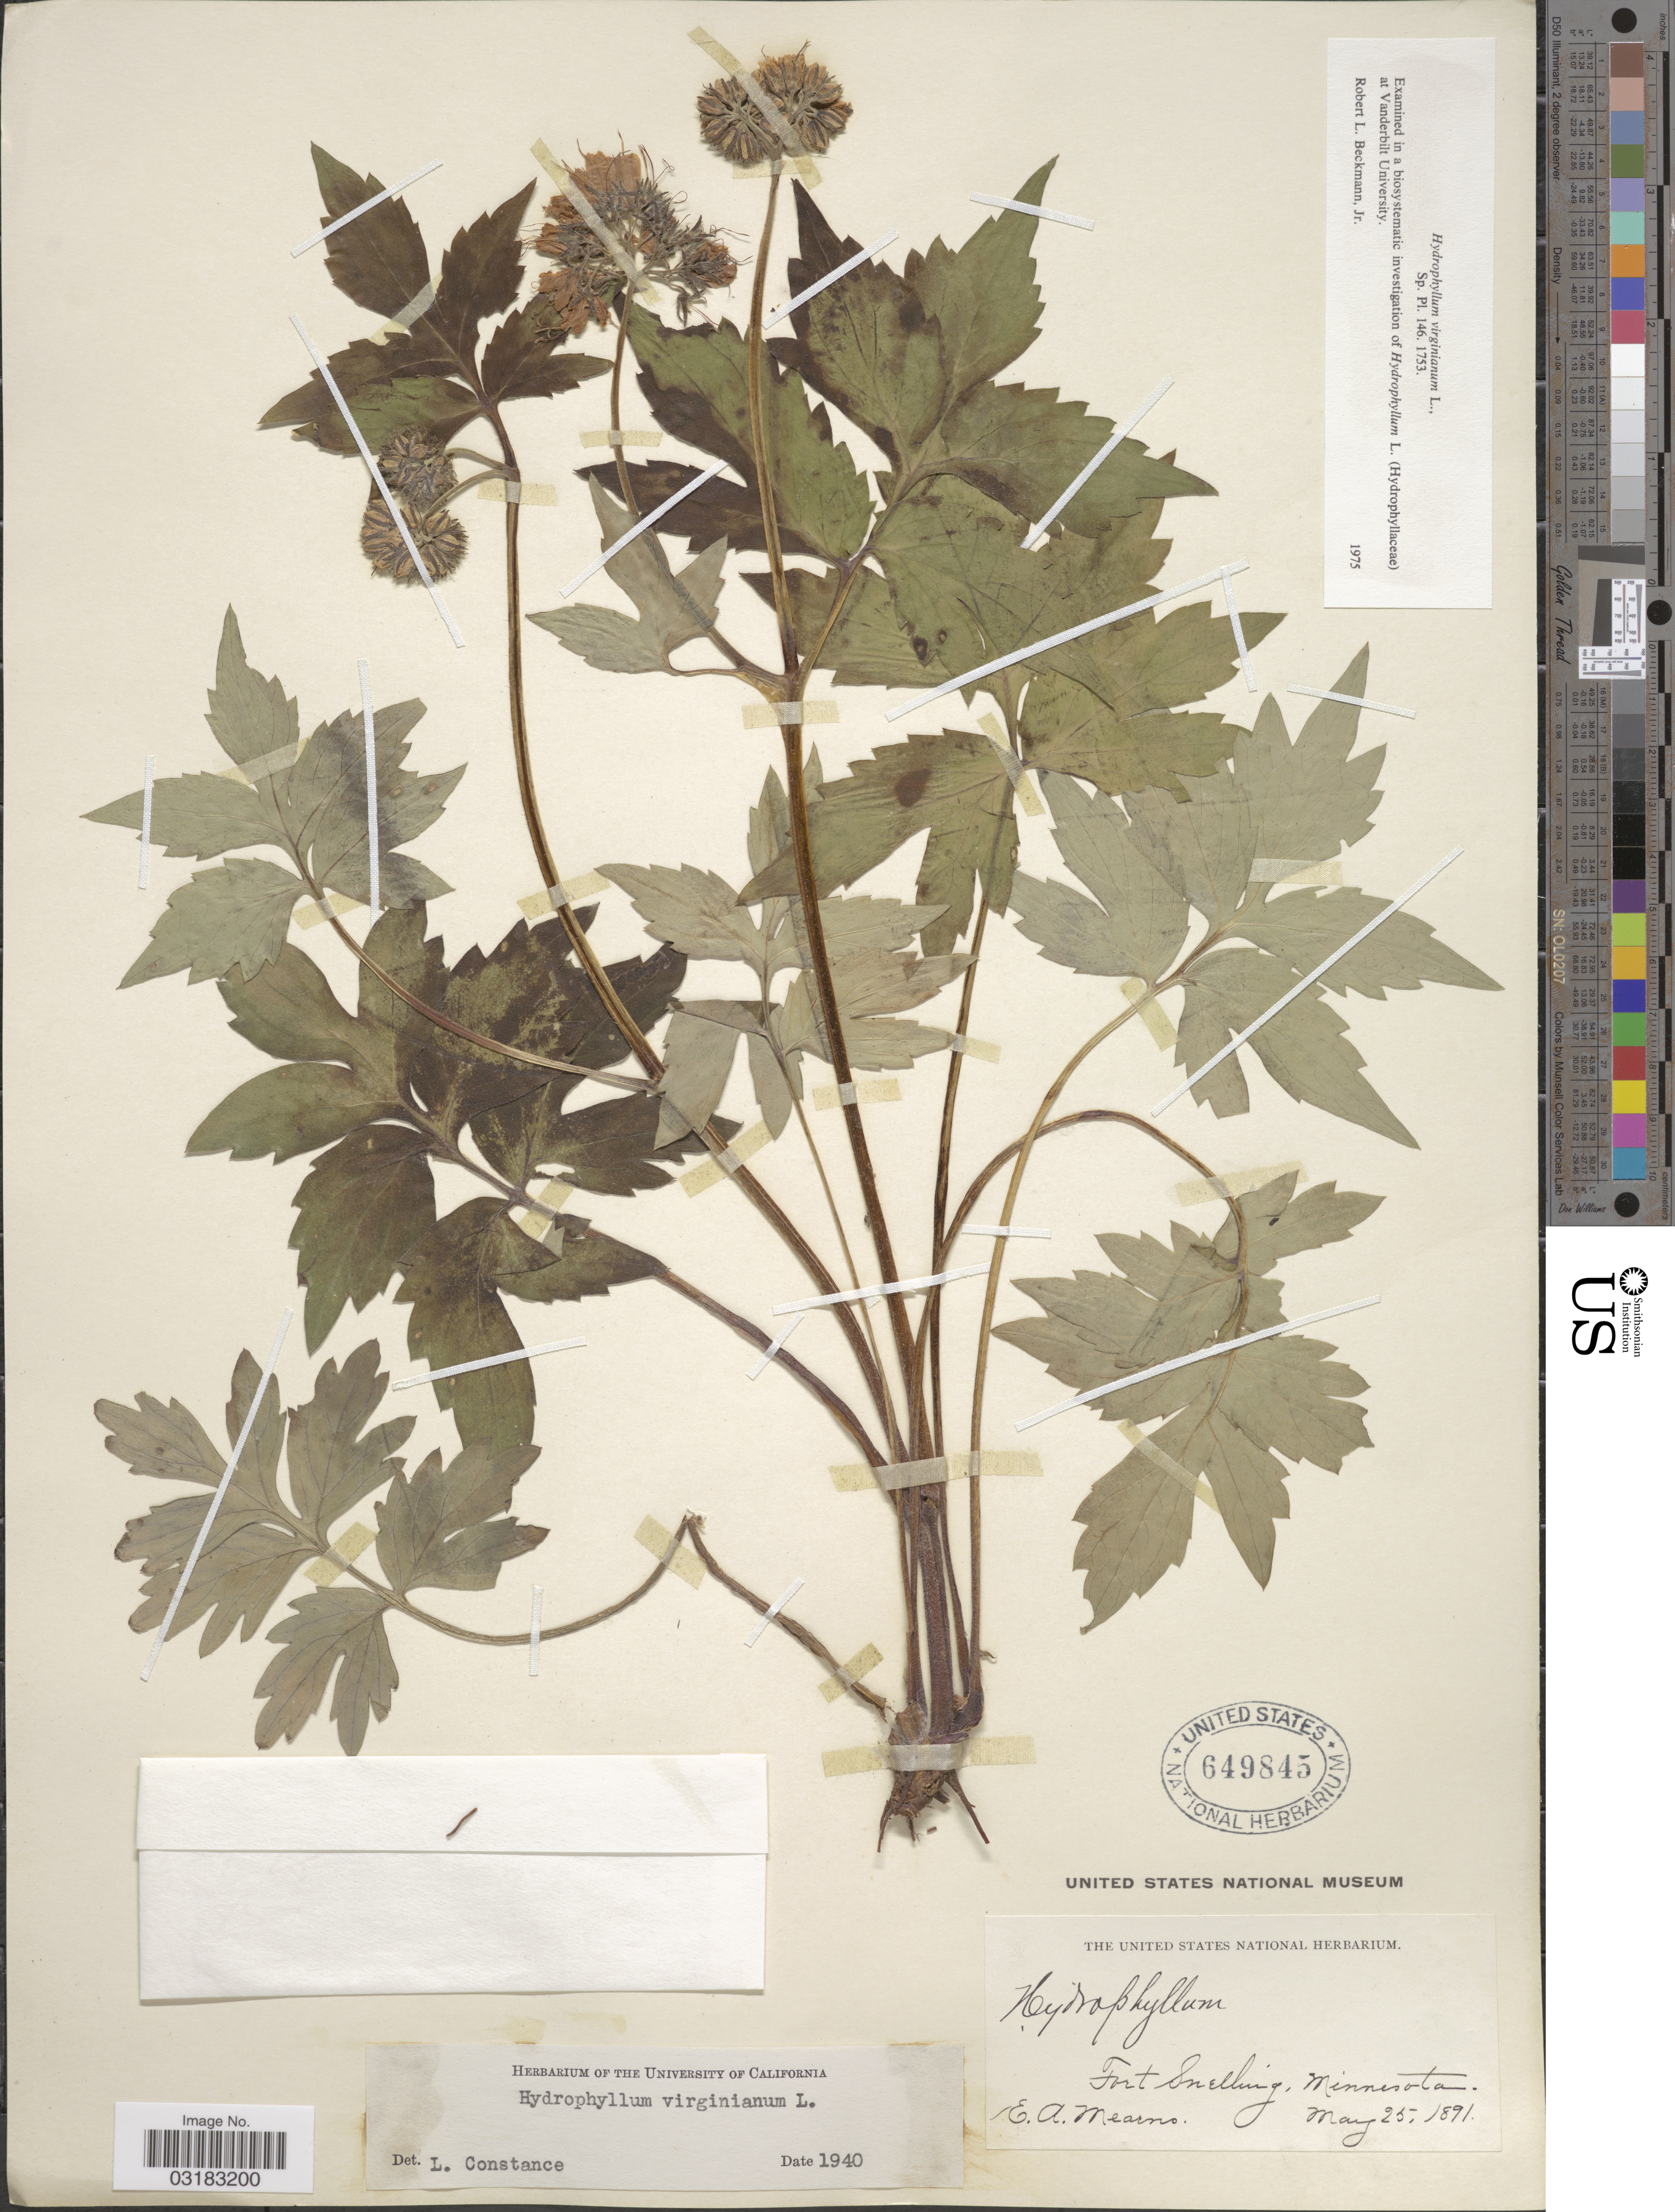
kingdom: Plantae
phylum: Tracheophyta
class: Magnoliopsida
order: Boraginales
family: Hydrophyllaceae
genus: Hydrophyllum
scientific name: Hydrophyllum virginianum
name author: L.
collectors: E. A. Mearns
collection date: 1891-05-25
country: United States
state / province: Minnesota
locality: Fort Snelling.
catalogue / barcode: US 649845